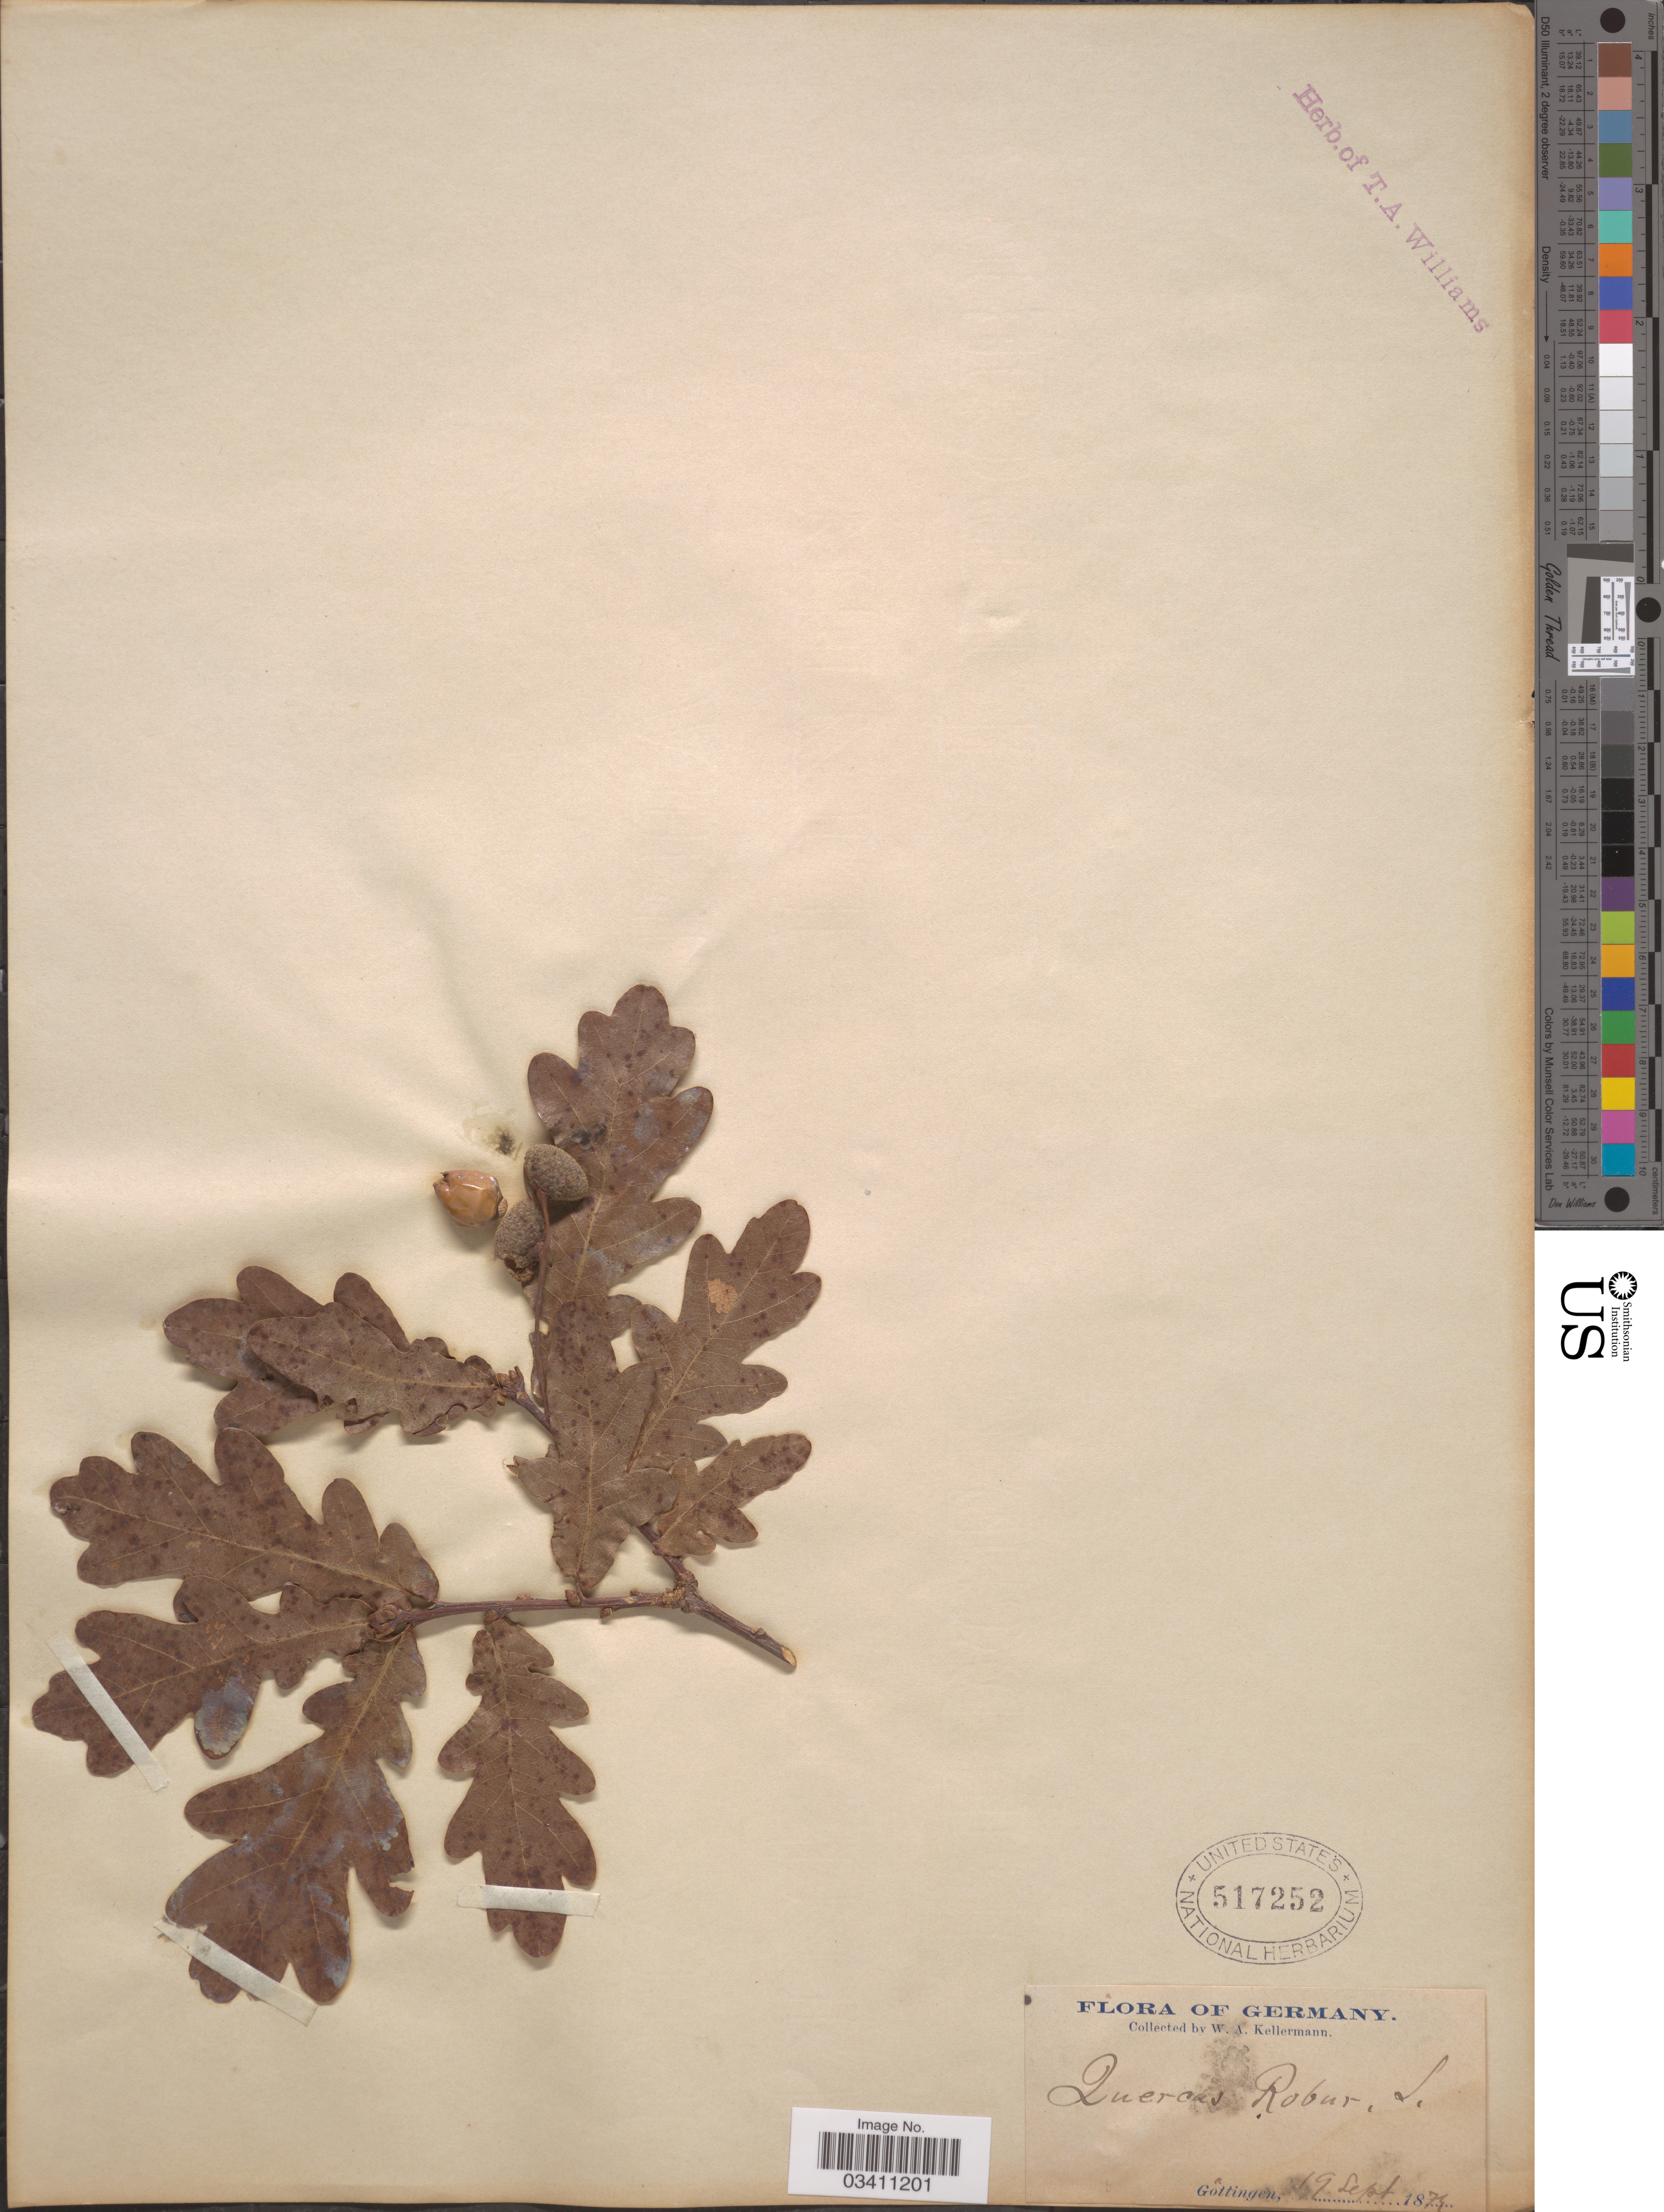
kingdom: Plantae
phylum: Tracheophyta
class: Magnoliopsida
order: Fagales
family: Fagaceae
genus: Quercus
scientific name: Quercus robur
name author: L.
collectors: W. Kellerman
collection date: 1879-09-19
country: Germany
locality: Göttingen.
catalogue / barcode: US 517252